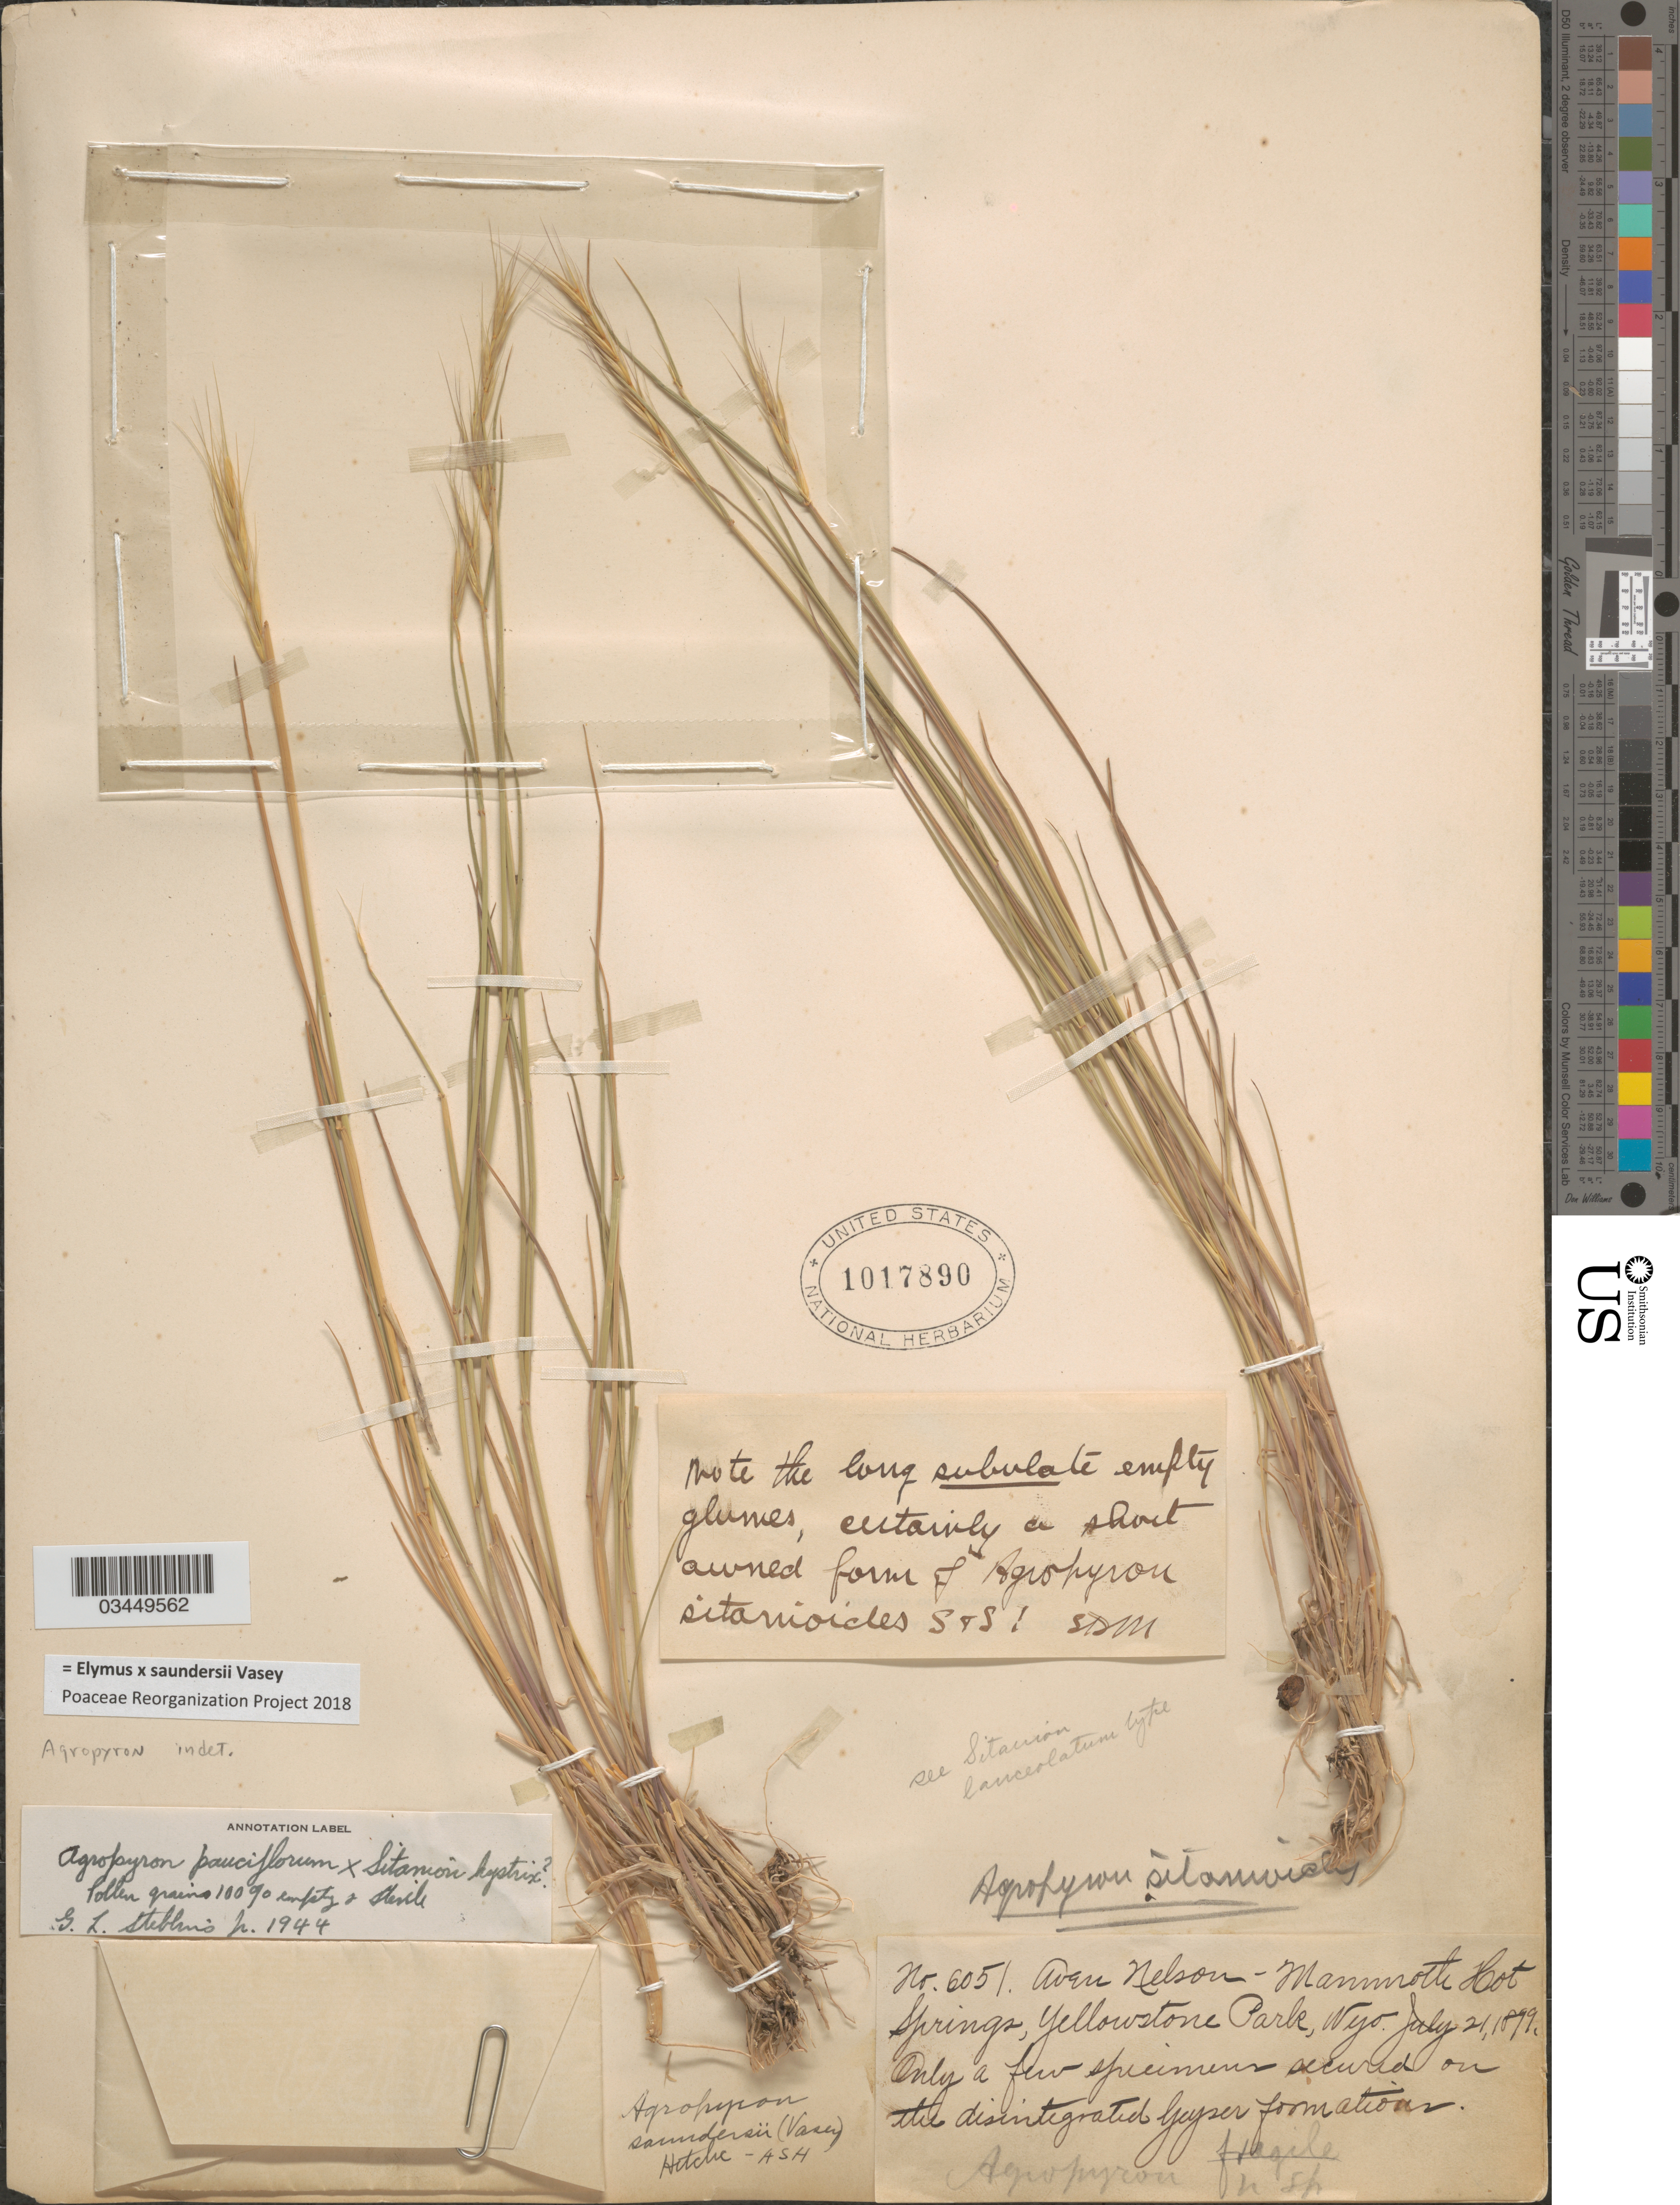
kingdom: Plantae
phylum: Tracheophyta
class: Liliopsida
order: Poales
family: Poaceae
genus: Elymus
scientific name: Elymus x saundersii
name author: Vasey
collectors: A. Nelson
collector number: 6051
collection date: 1899-07-21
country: United States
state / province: Wyoming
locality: Mammoth Hot Springs, Yellowstone Park.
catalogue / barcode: US 1017890